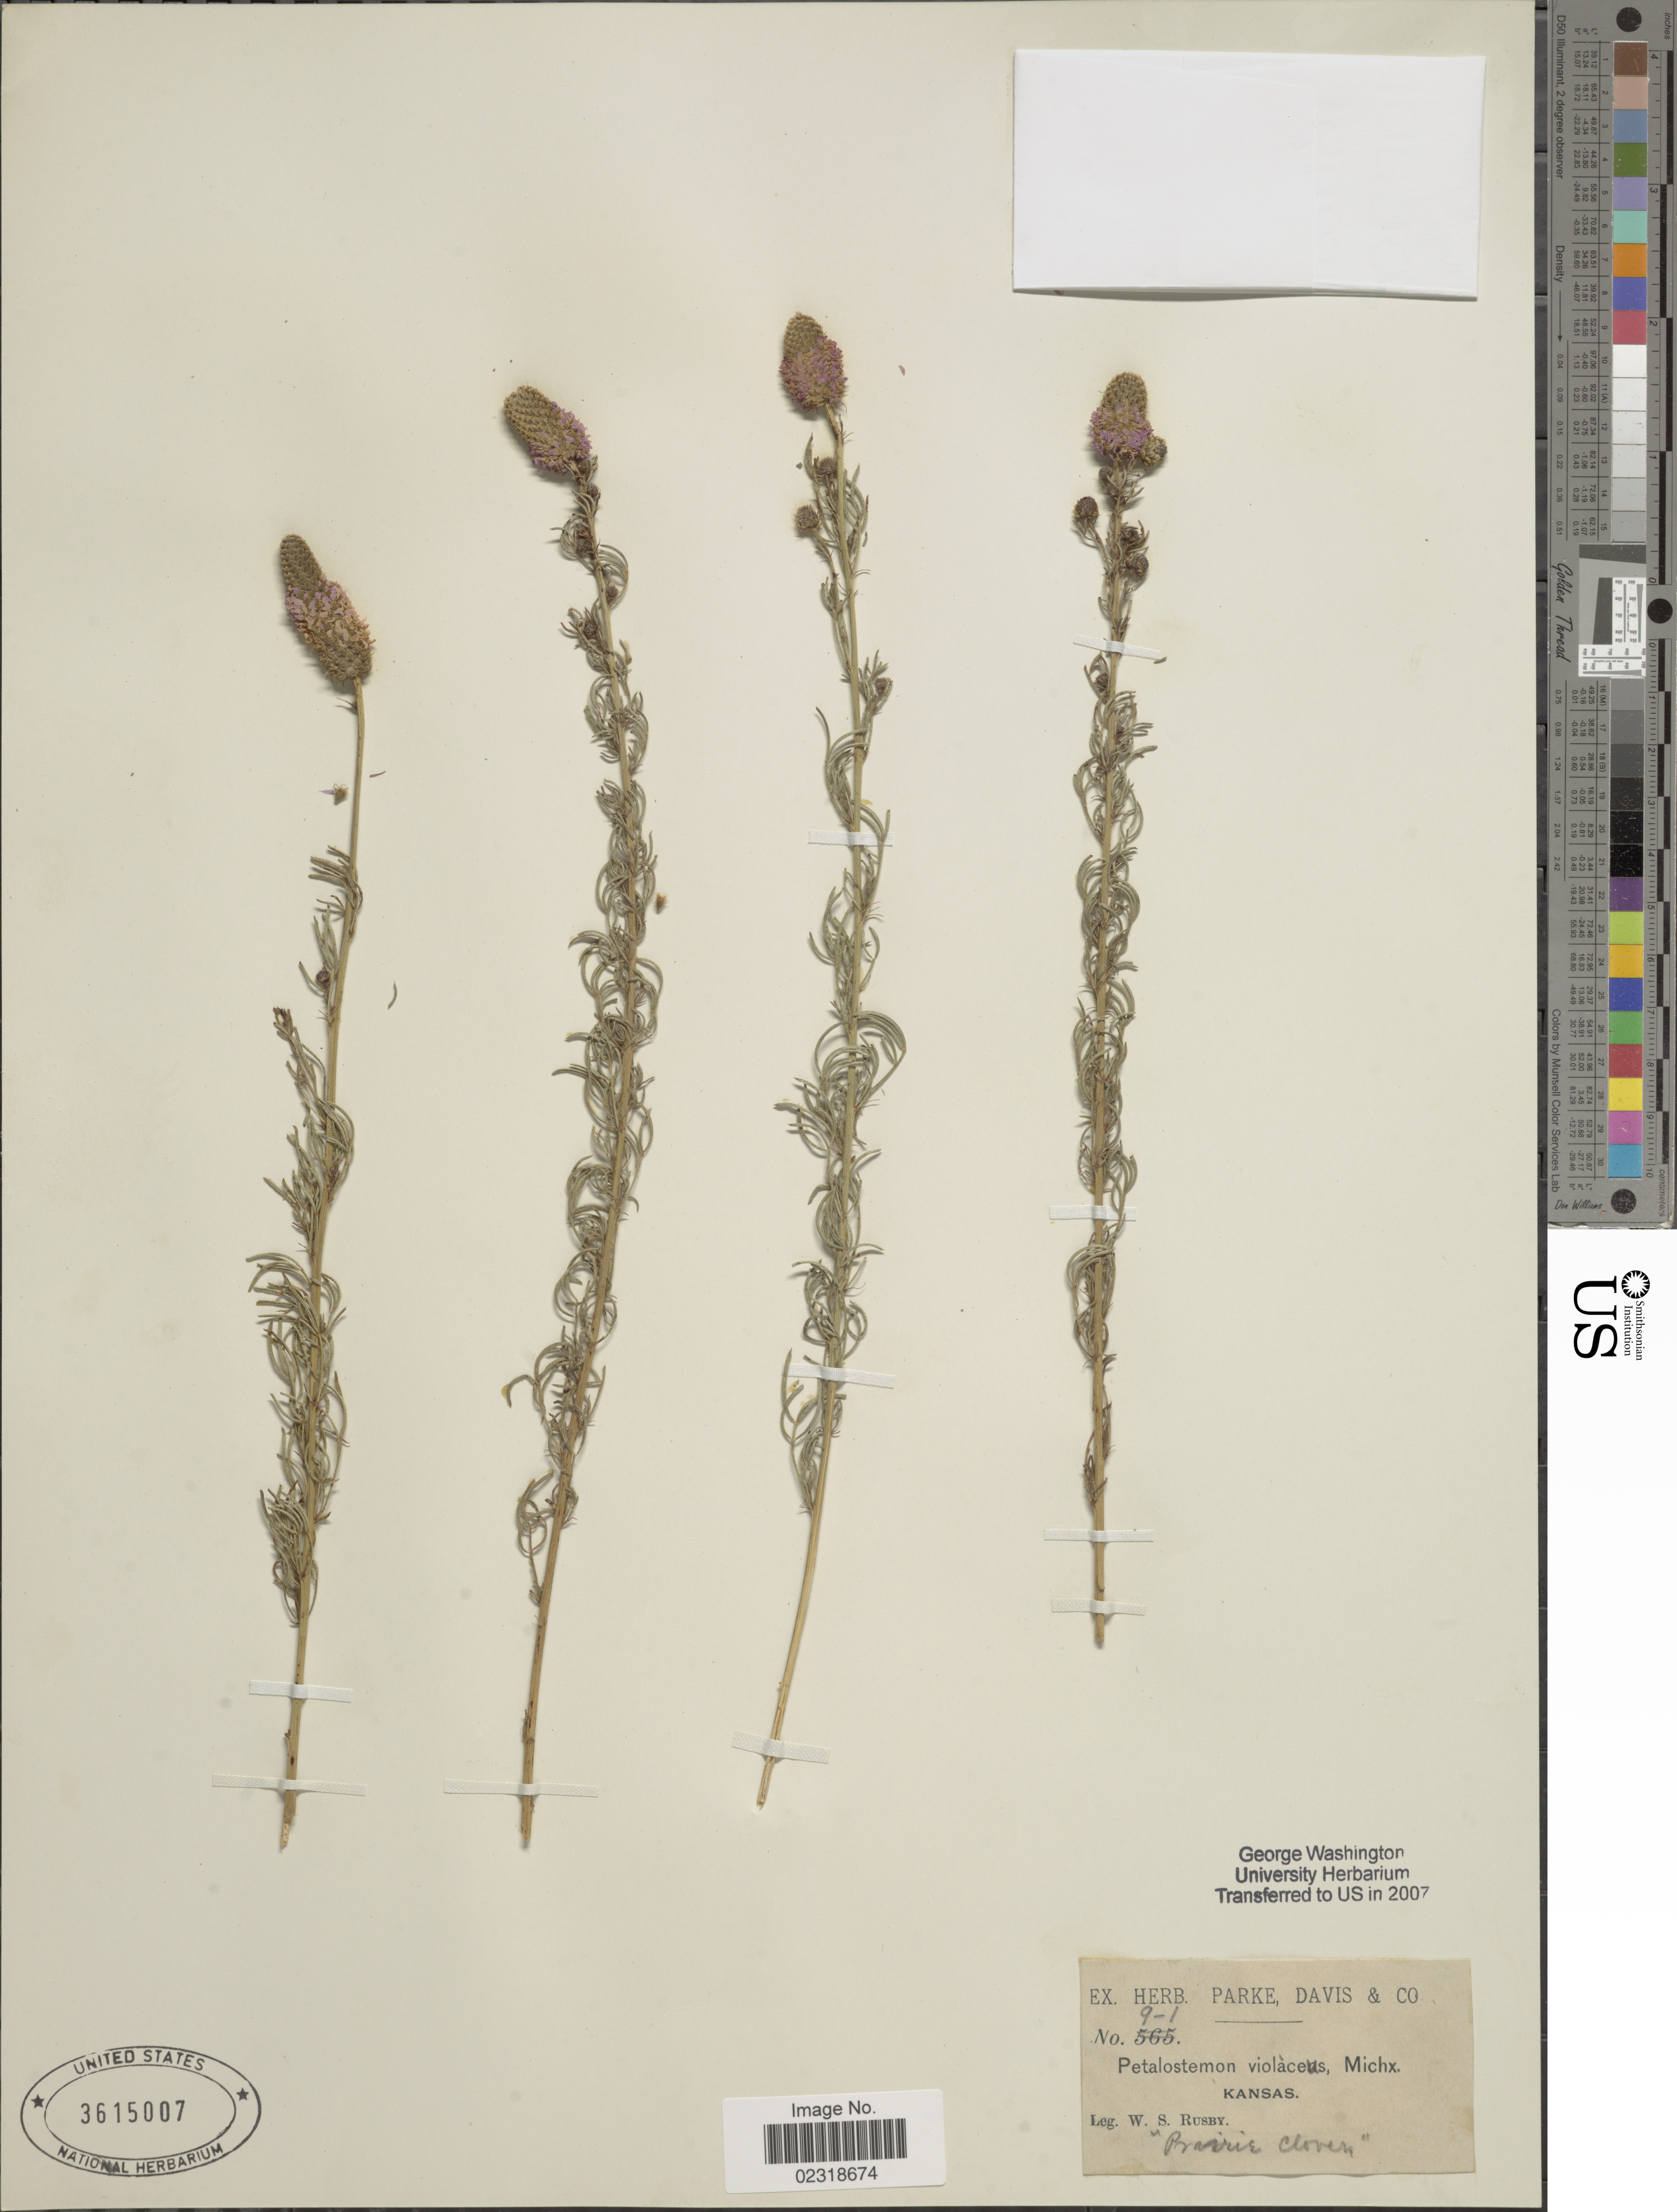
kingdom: Plantae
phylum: Tracheophyta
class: Magnoliopsida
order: Fabales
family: Fabaceae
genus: Dalea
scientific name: Dalea villosa var. villosa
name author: (Nutt.) Spreng.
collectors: W. S. Rusby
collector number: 9-1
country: United States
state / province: Kansas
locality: Michx. Prairie clover [unsure placement]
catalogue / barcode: US 3615007